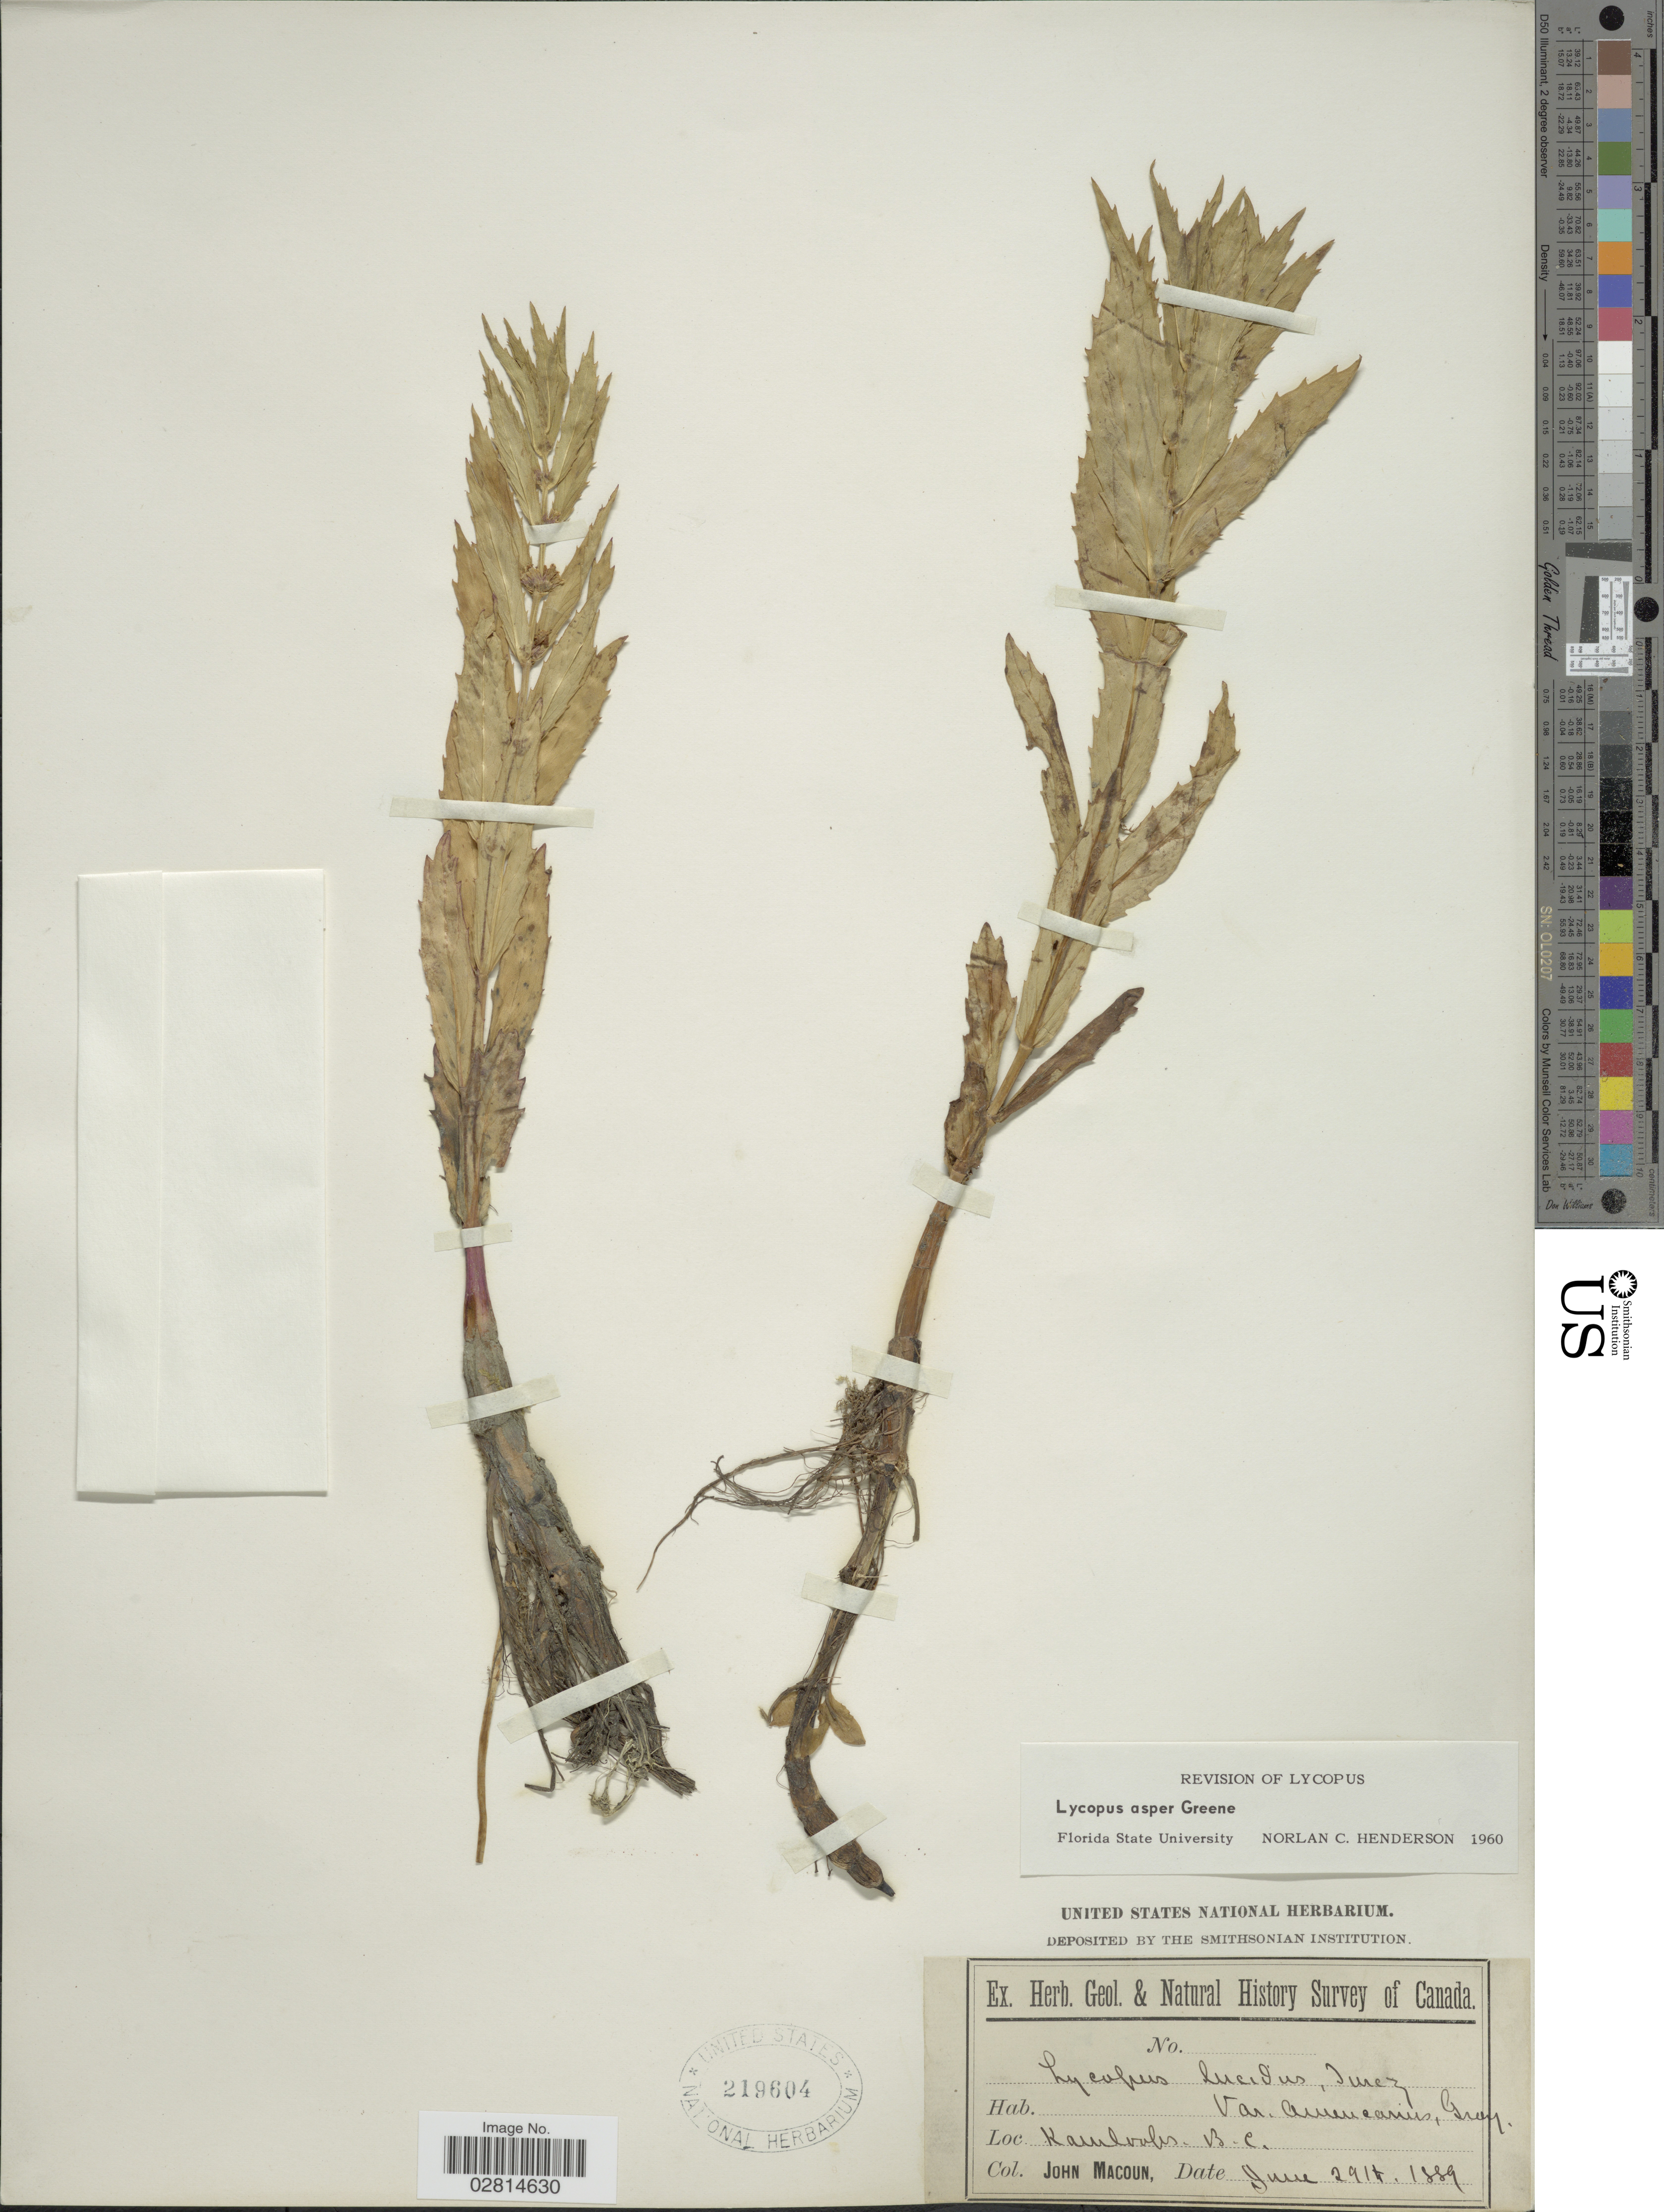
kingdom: Plantae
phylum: Tracheophyta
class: Magnoliopsida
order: Lamiales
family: Lamiaceae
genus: Lycopus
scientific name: Lycopus asper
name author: Greene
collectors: J. Macoun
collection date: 1889-06-29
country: Canada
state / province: British Columbia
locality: Kamloops.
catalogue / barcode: US 219604